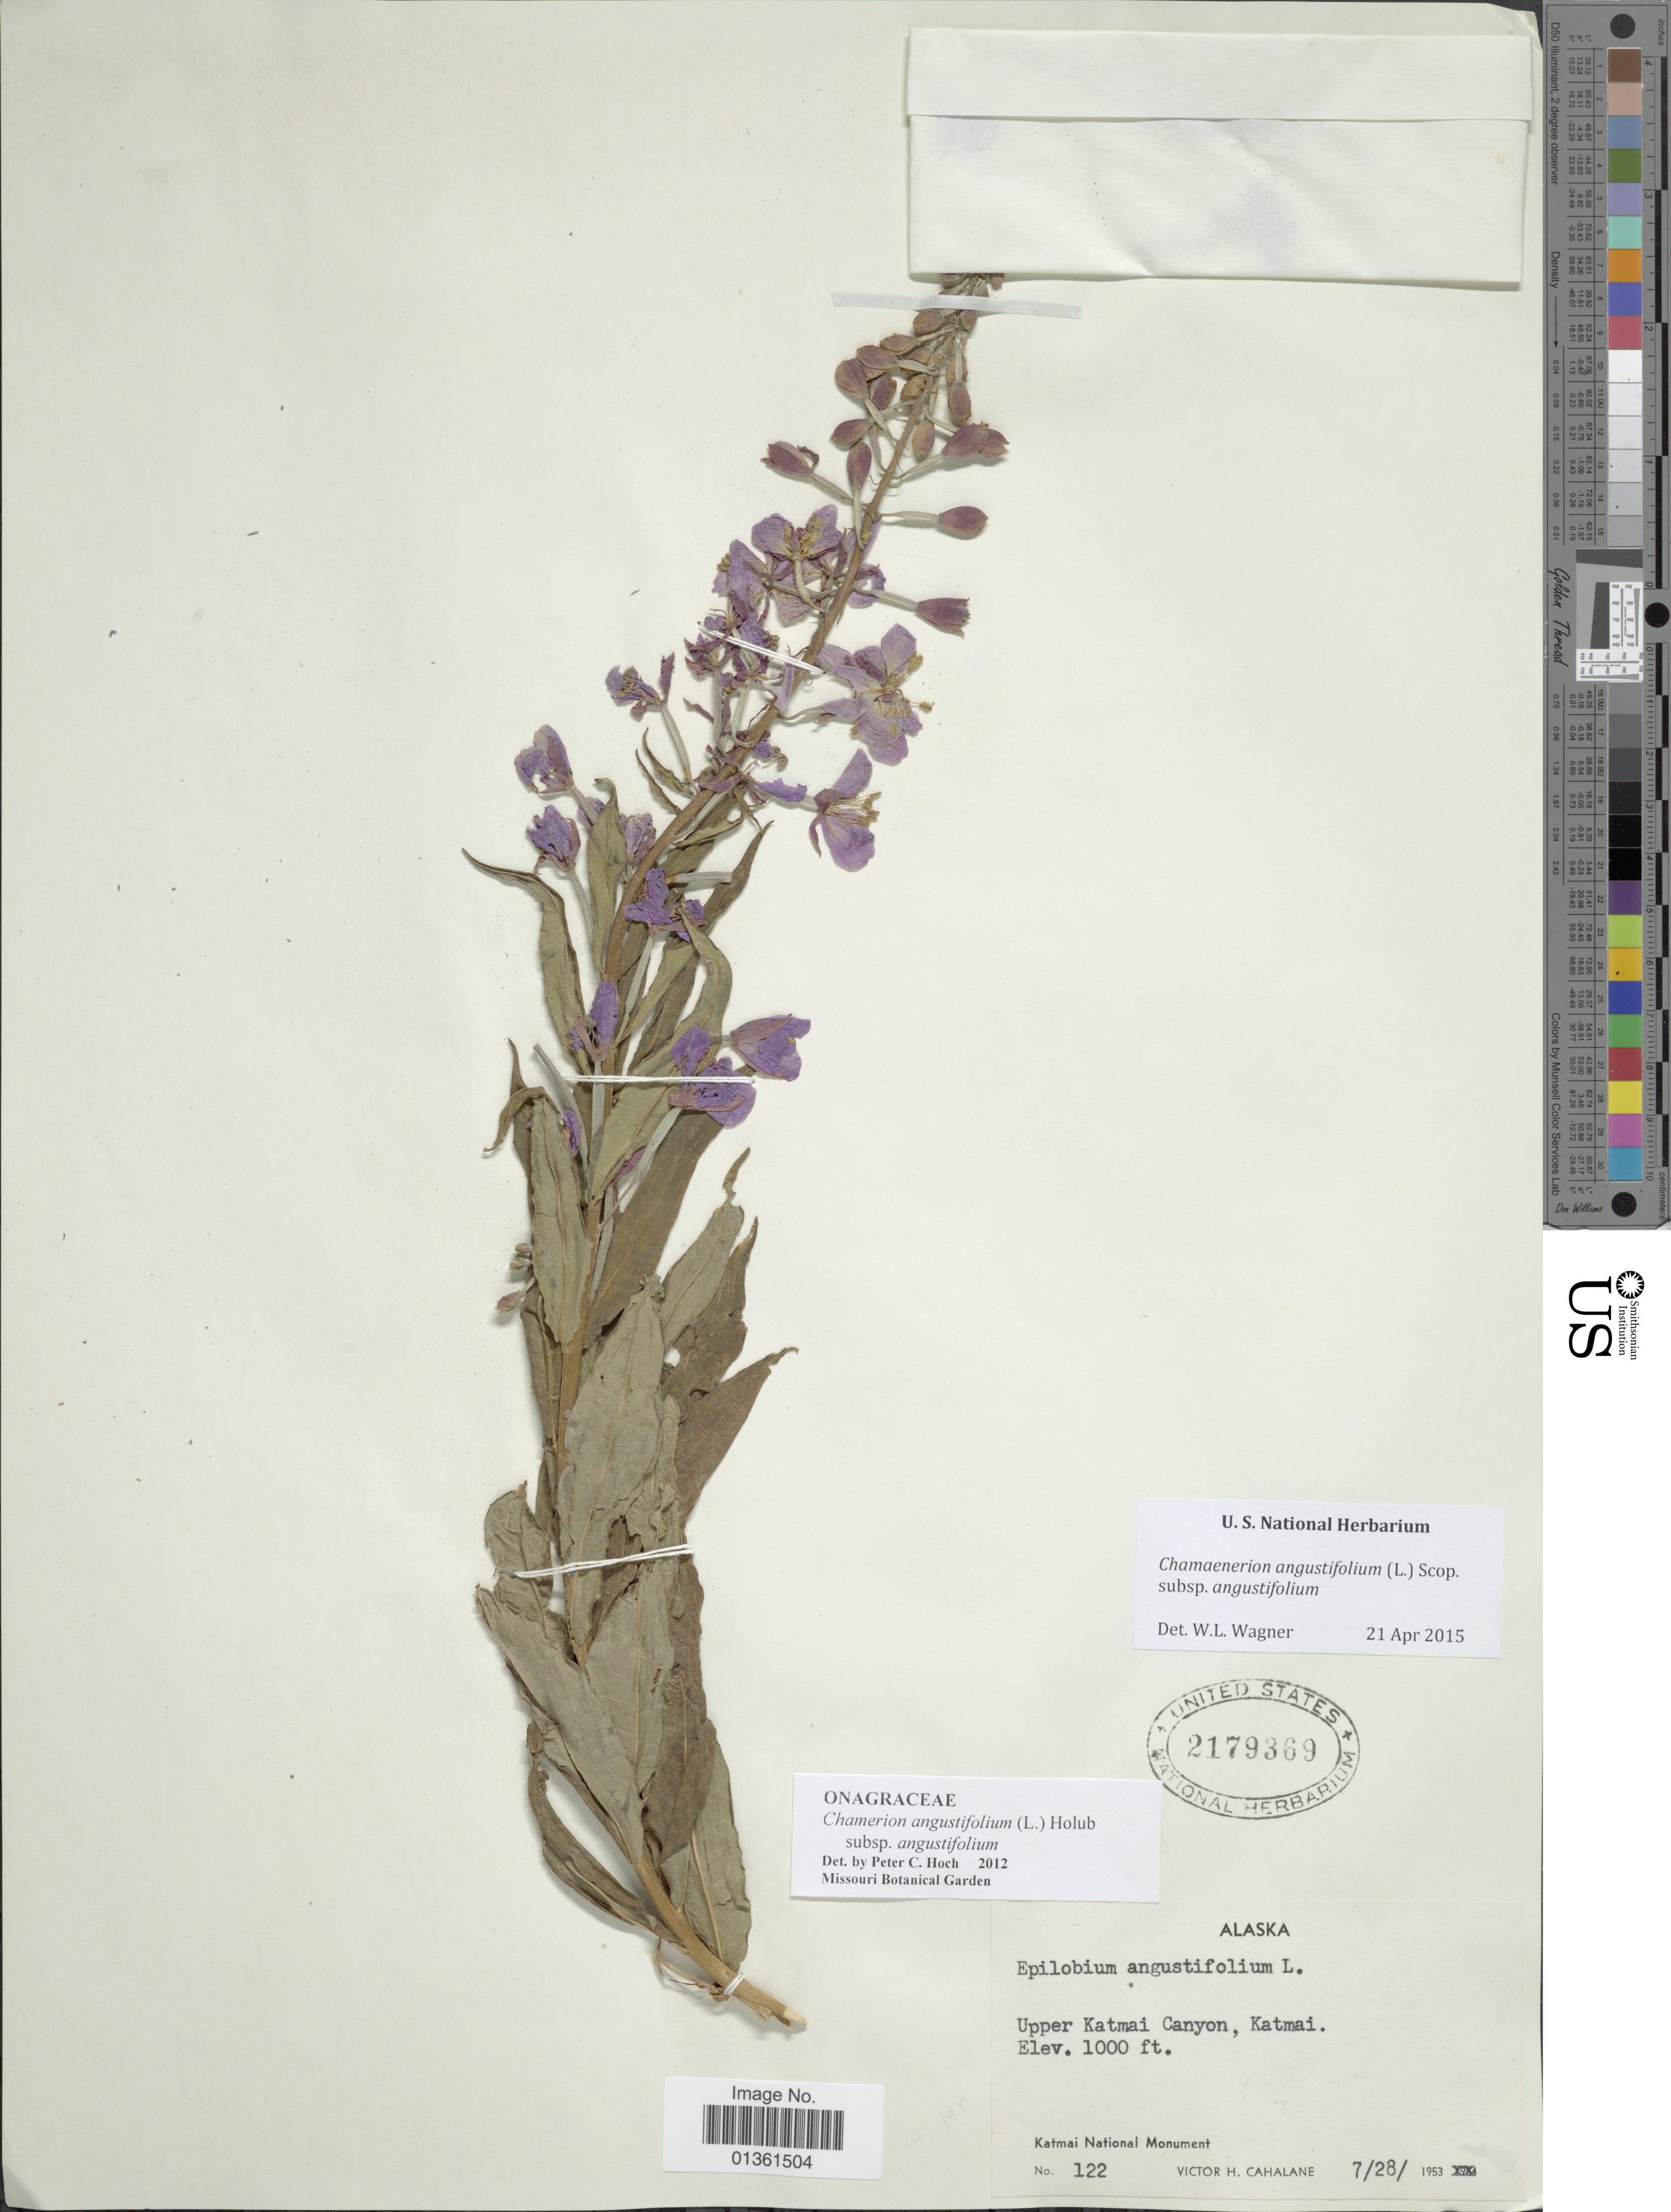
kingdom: Plantae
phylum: Tracheophyta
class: Magnoliopsida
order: Myrtales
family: Onagraceae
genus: Chamaenerion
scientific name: Chamaenerion angustifolium subsp. angustifolium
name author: (L.) Scop.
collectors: V. Cahalane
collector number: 122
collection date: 1953-07-28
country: United States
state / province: Alaska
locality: Upper Katmai Canyon.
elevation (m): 305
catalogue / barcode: US 2179369